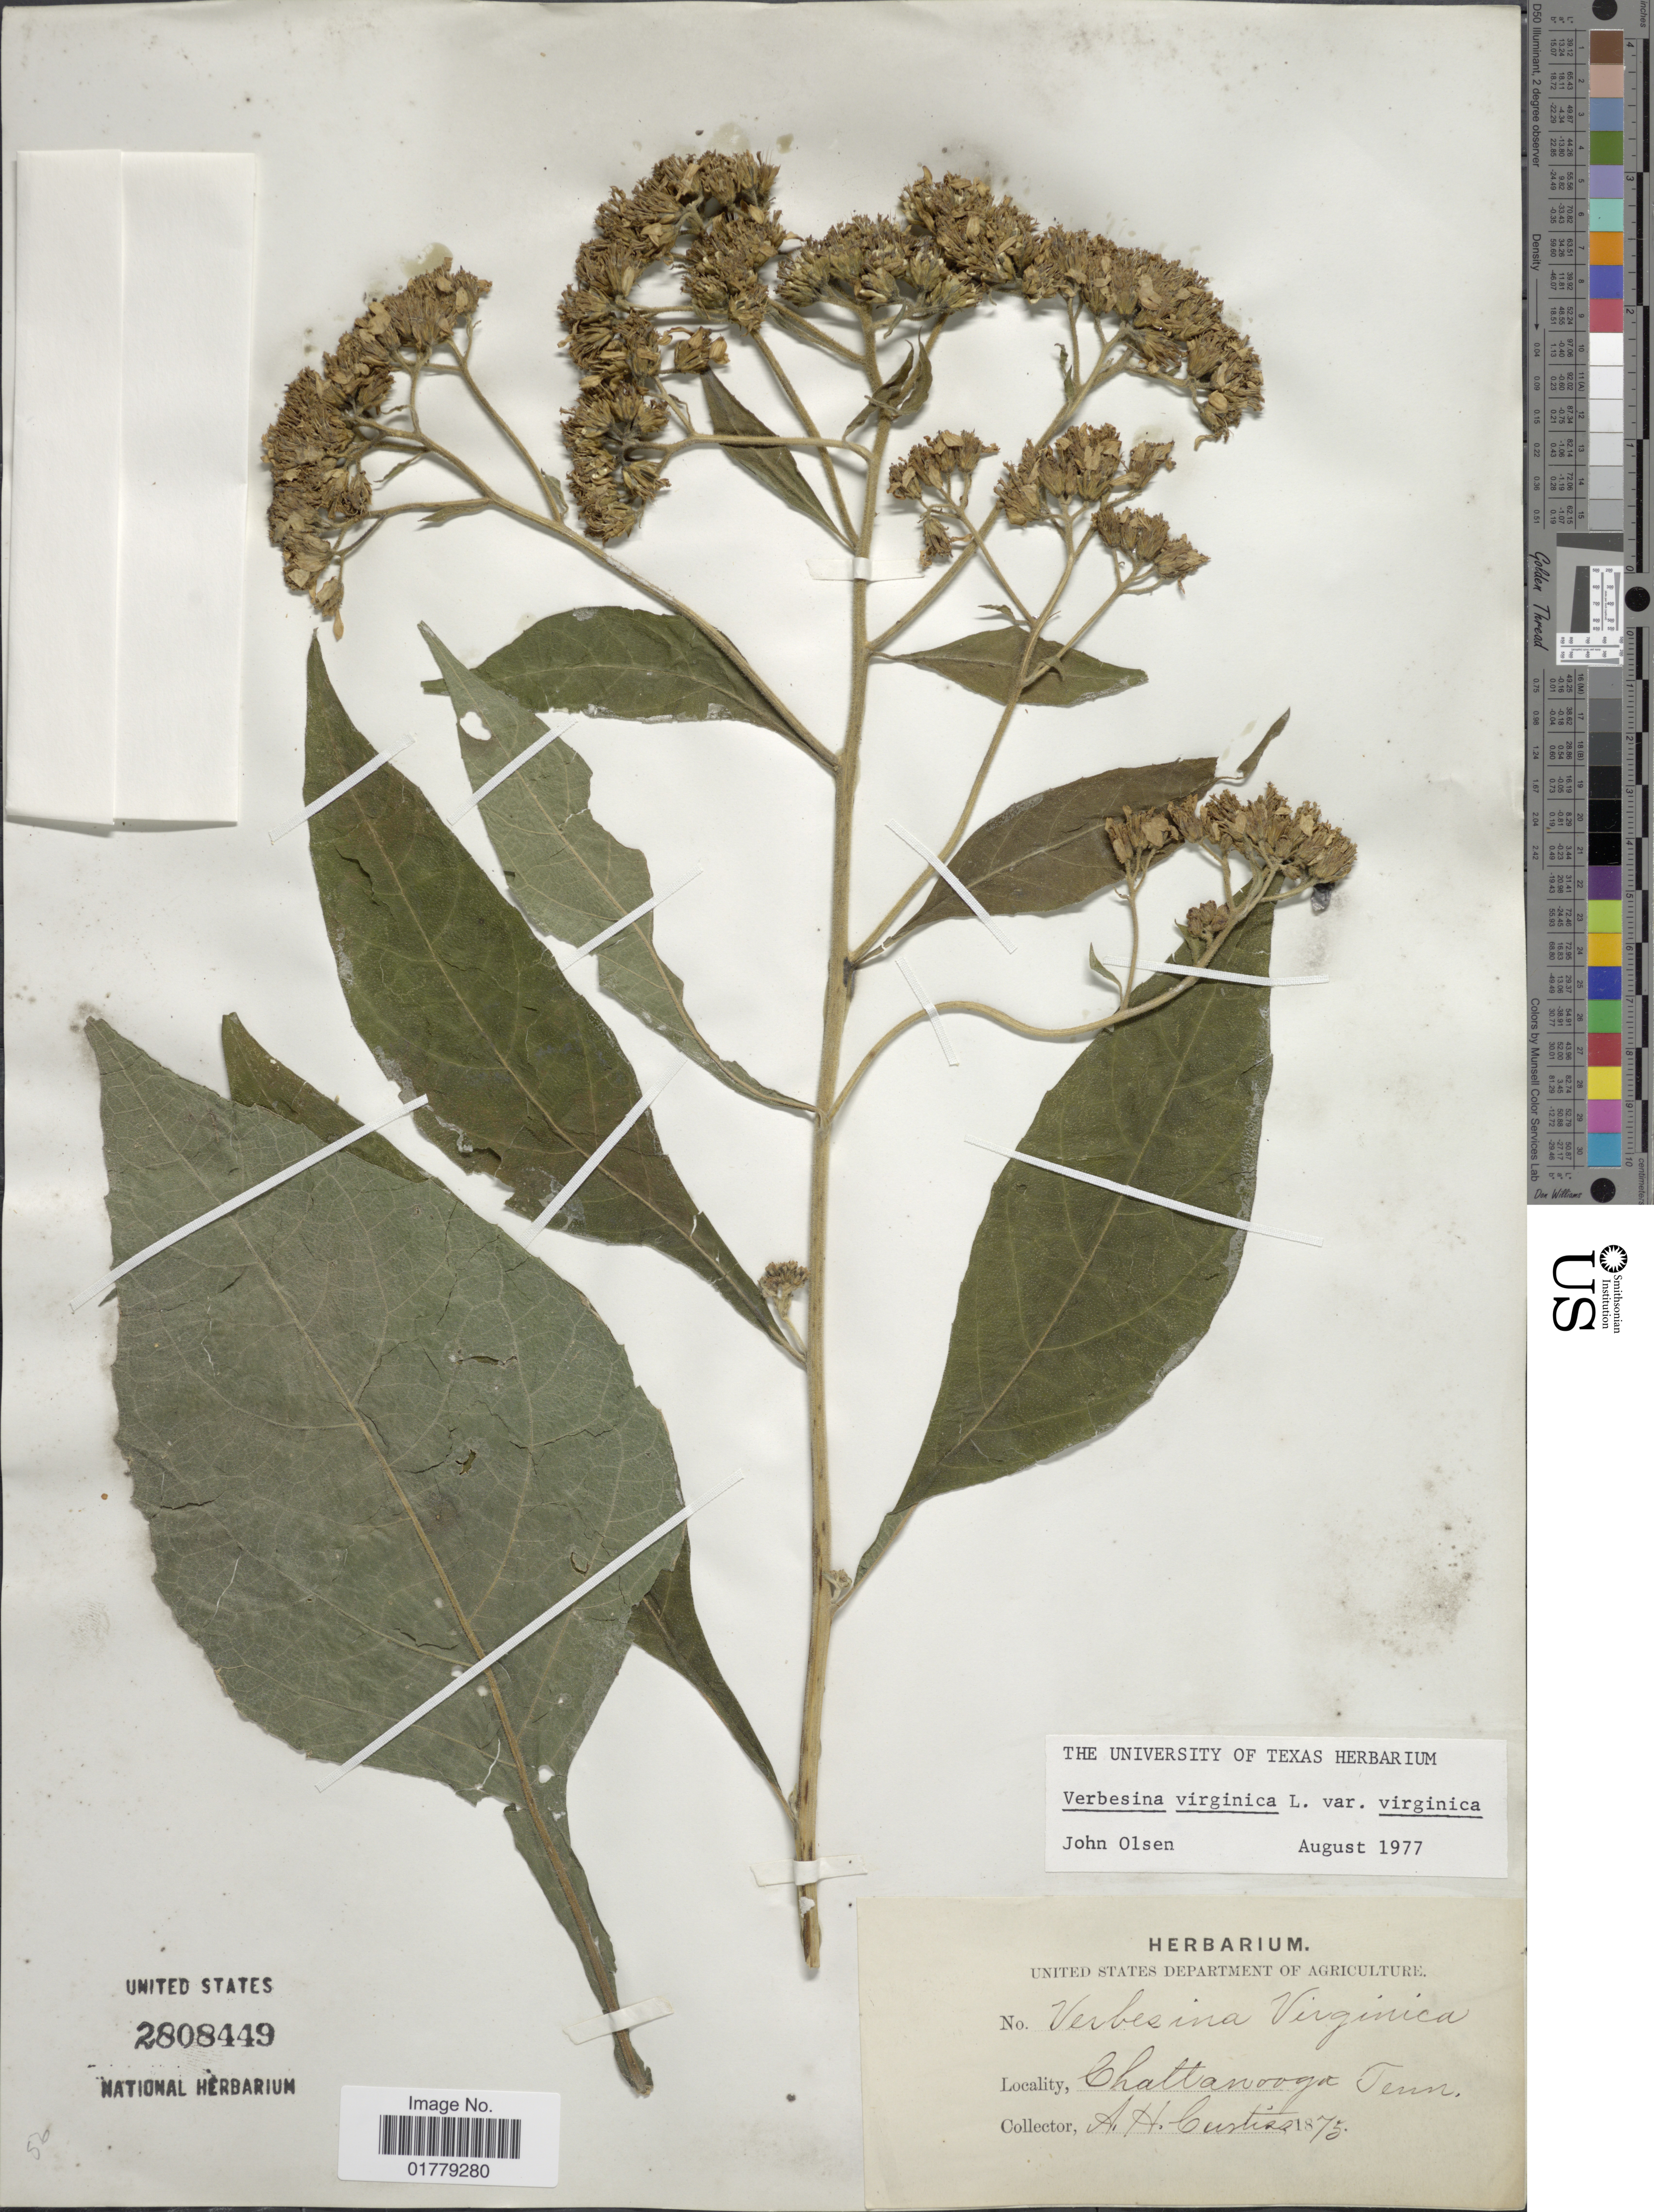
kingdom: Plantae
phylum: Tracheophyta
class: Magnoliopsida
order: Asterales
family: Asteraceae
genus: Verbesina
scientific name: Verbesina virginica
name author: L.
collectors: A. H. Curtiss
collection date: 1875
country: United States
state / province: Tennessee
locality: Chattanooga, Tenn.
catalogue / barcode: US 2808449